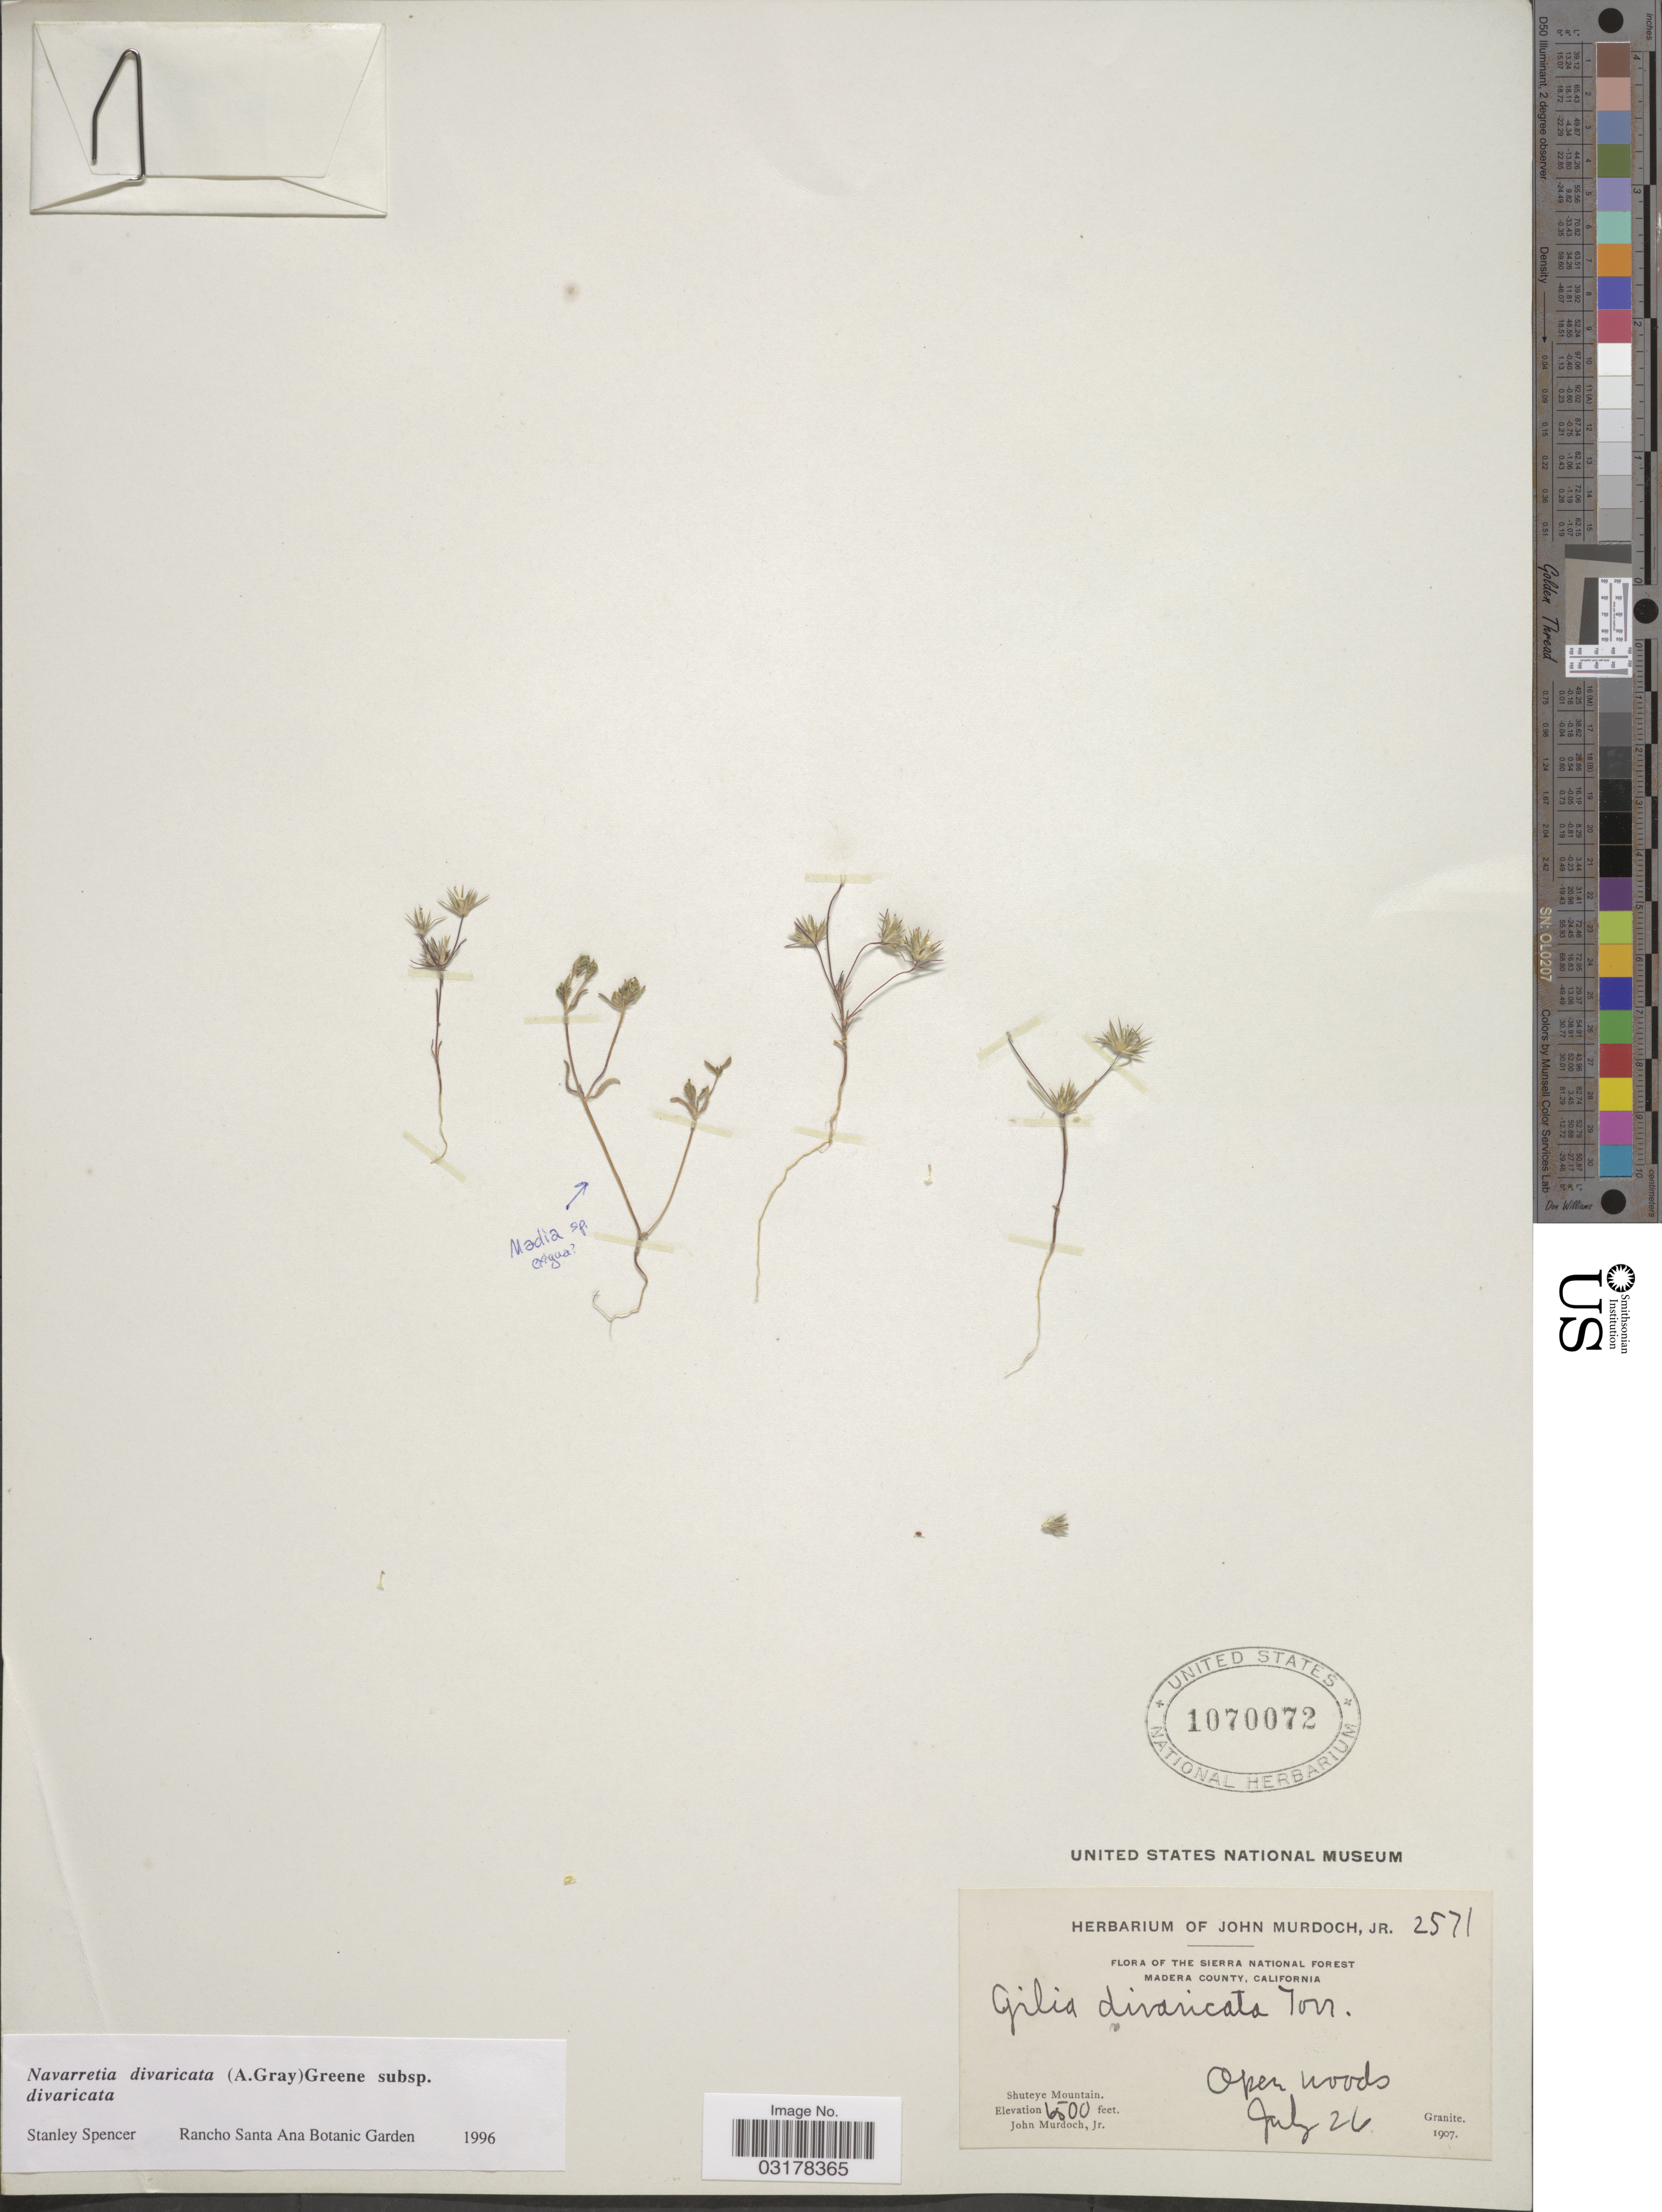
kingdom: Plantae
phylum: Tracheophyta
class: Magnoliopsida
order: Ericales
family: Polemoniaceae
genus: Navarretia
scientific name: Navarretia divaricata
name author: S.W. Greene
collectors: J. Murdoch Jr.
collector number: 2571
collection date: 1907-07-26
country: United States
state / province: California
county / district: Madera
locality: The Sierra National Forest. Madera County. Shuteye Mountain. Granite.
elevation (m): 1981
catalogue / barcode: US 1070072